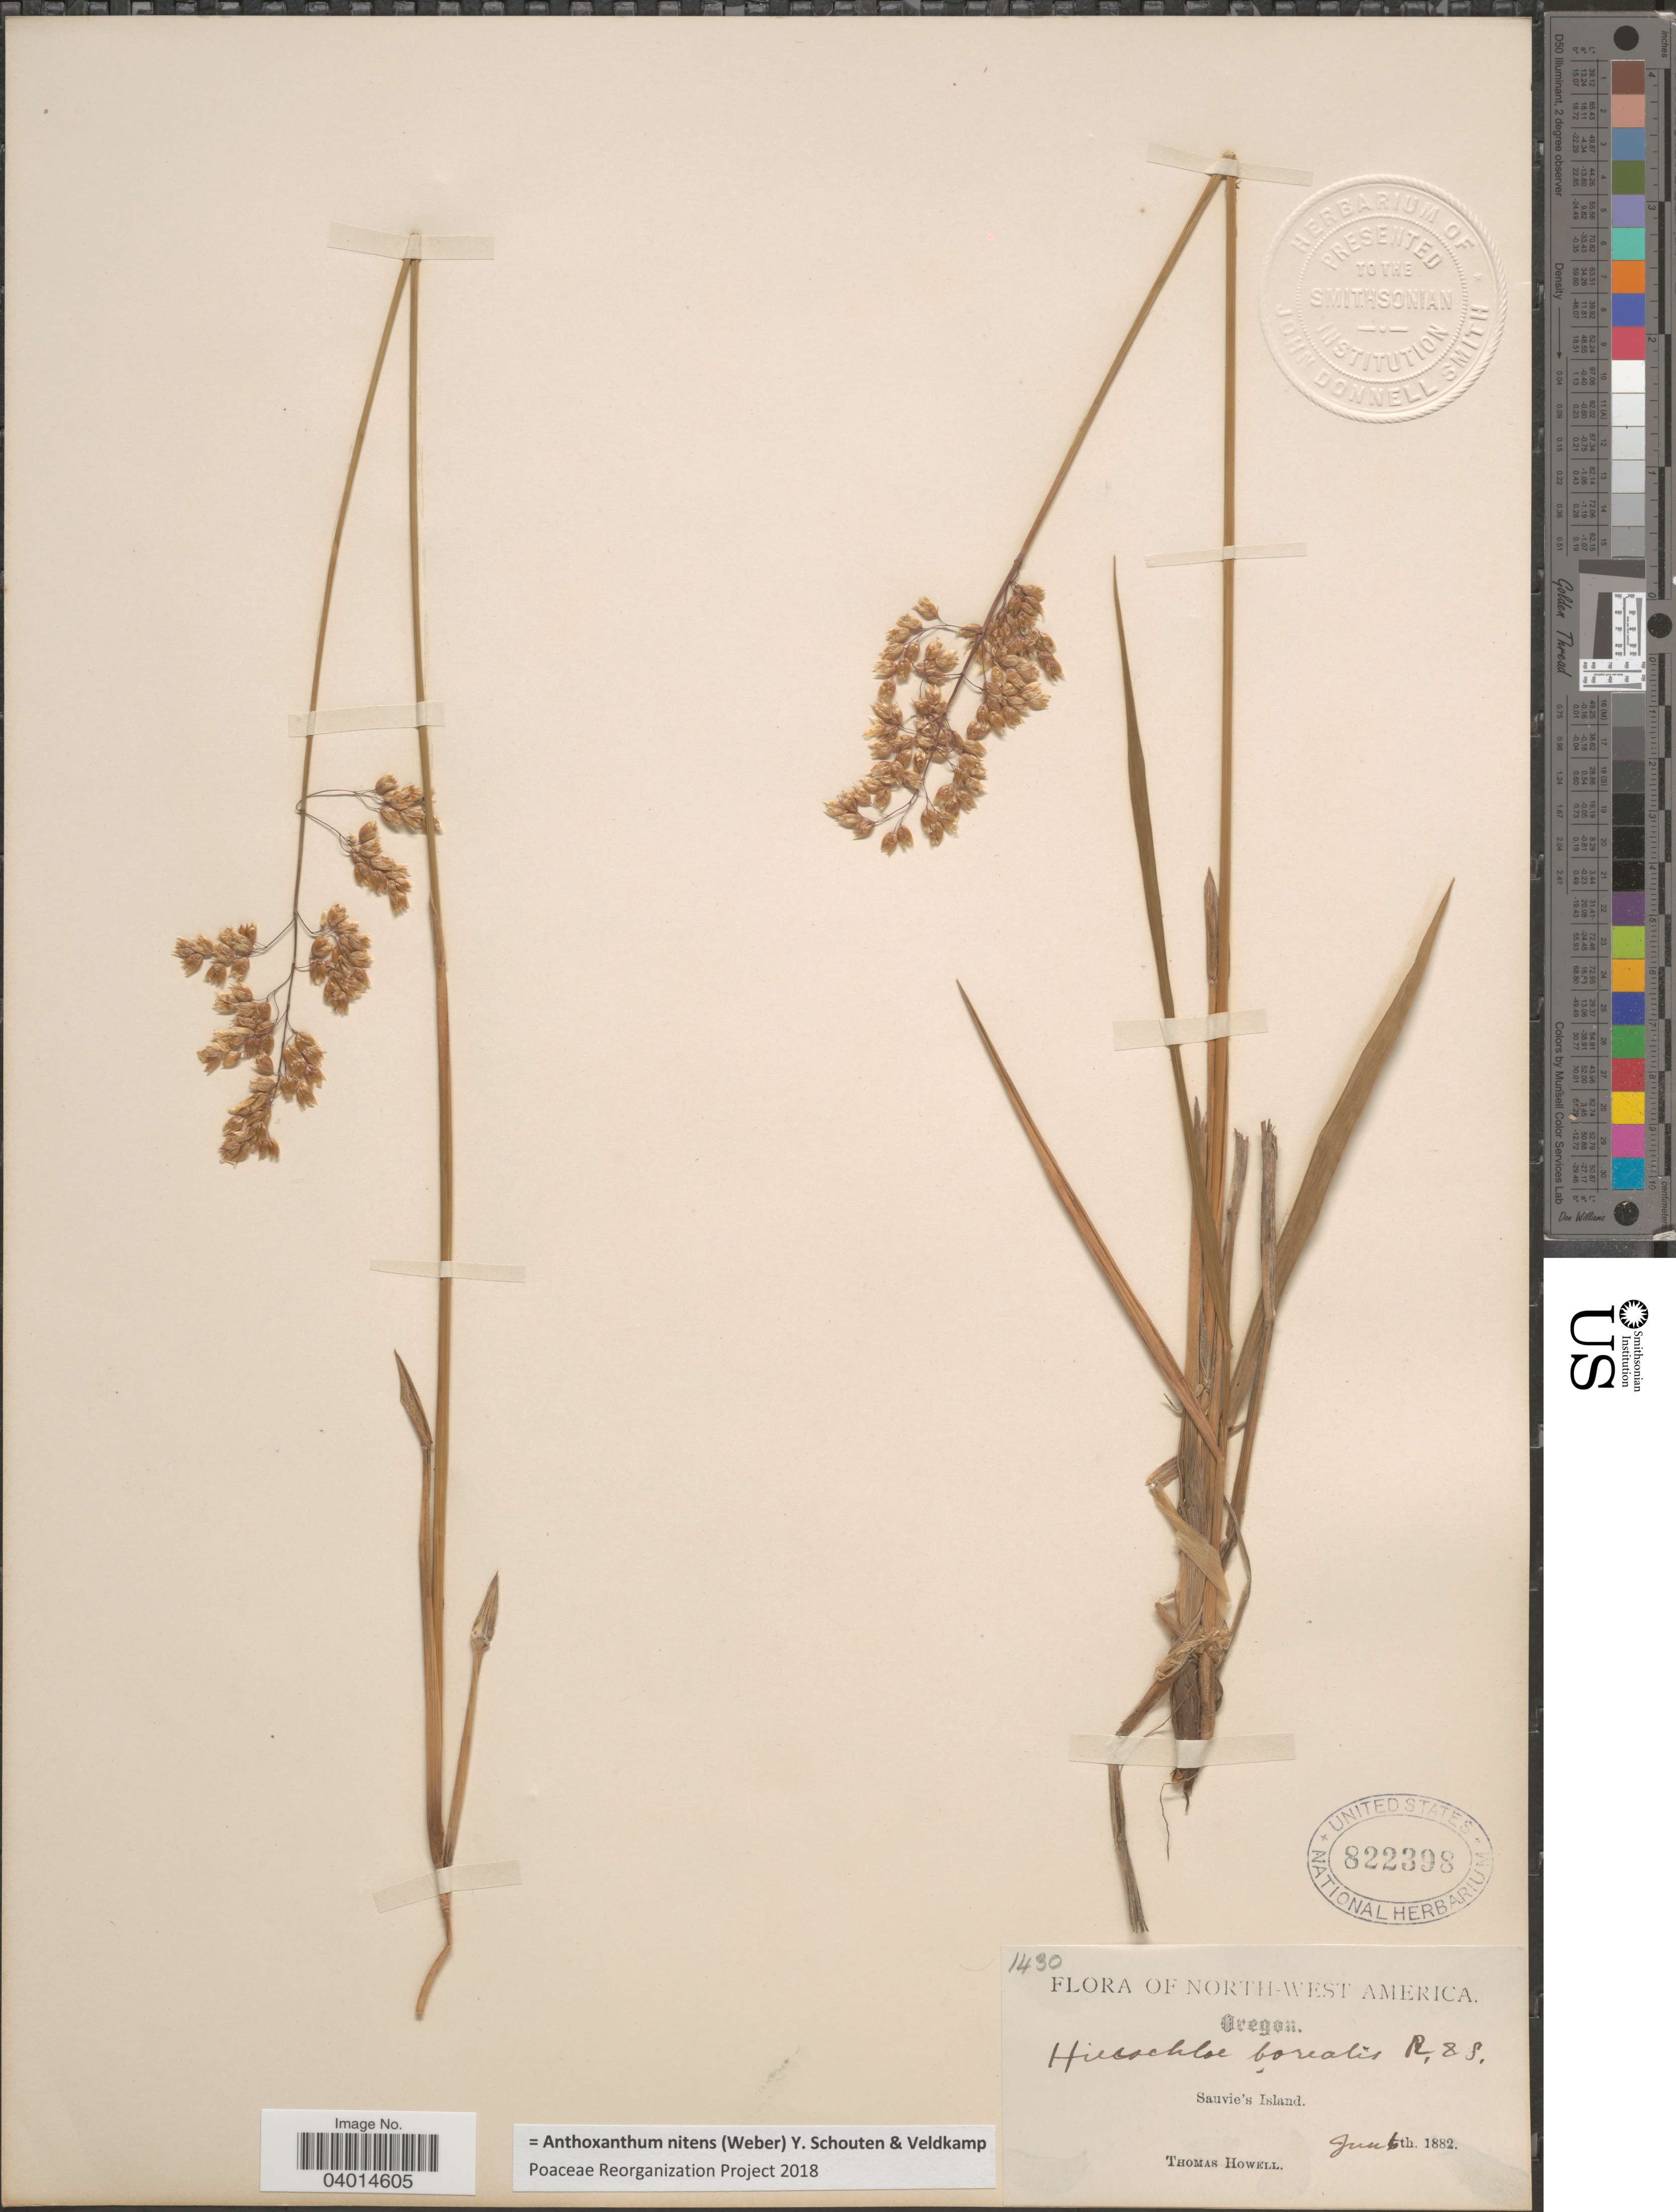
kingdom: Plantae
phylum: Tracheophyta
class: Liliopsida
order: Poales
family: Poaceae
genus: Anthoxanthum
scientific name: Anthoxanthum nitens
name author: (G.H. Weber) R.T.A. Schouten & Veldkamp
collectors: T. Howell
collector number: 1430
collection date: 1882-06-06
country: United States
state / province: Oregon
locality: Sauvie's Island.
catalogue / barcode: US 822398